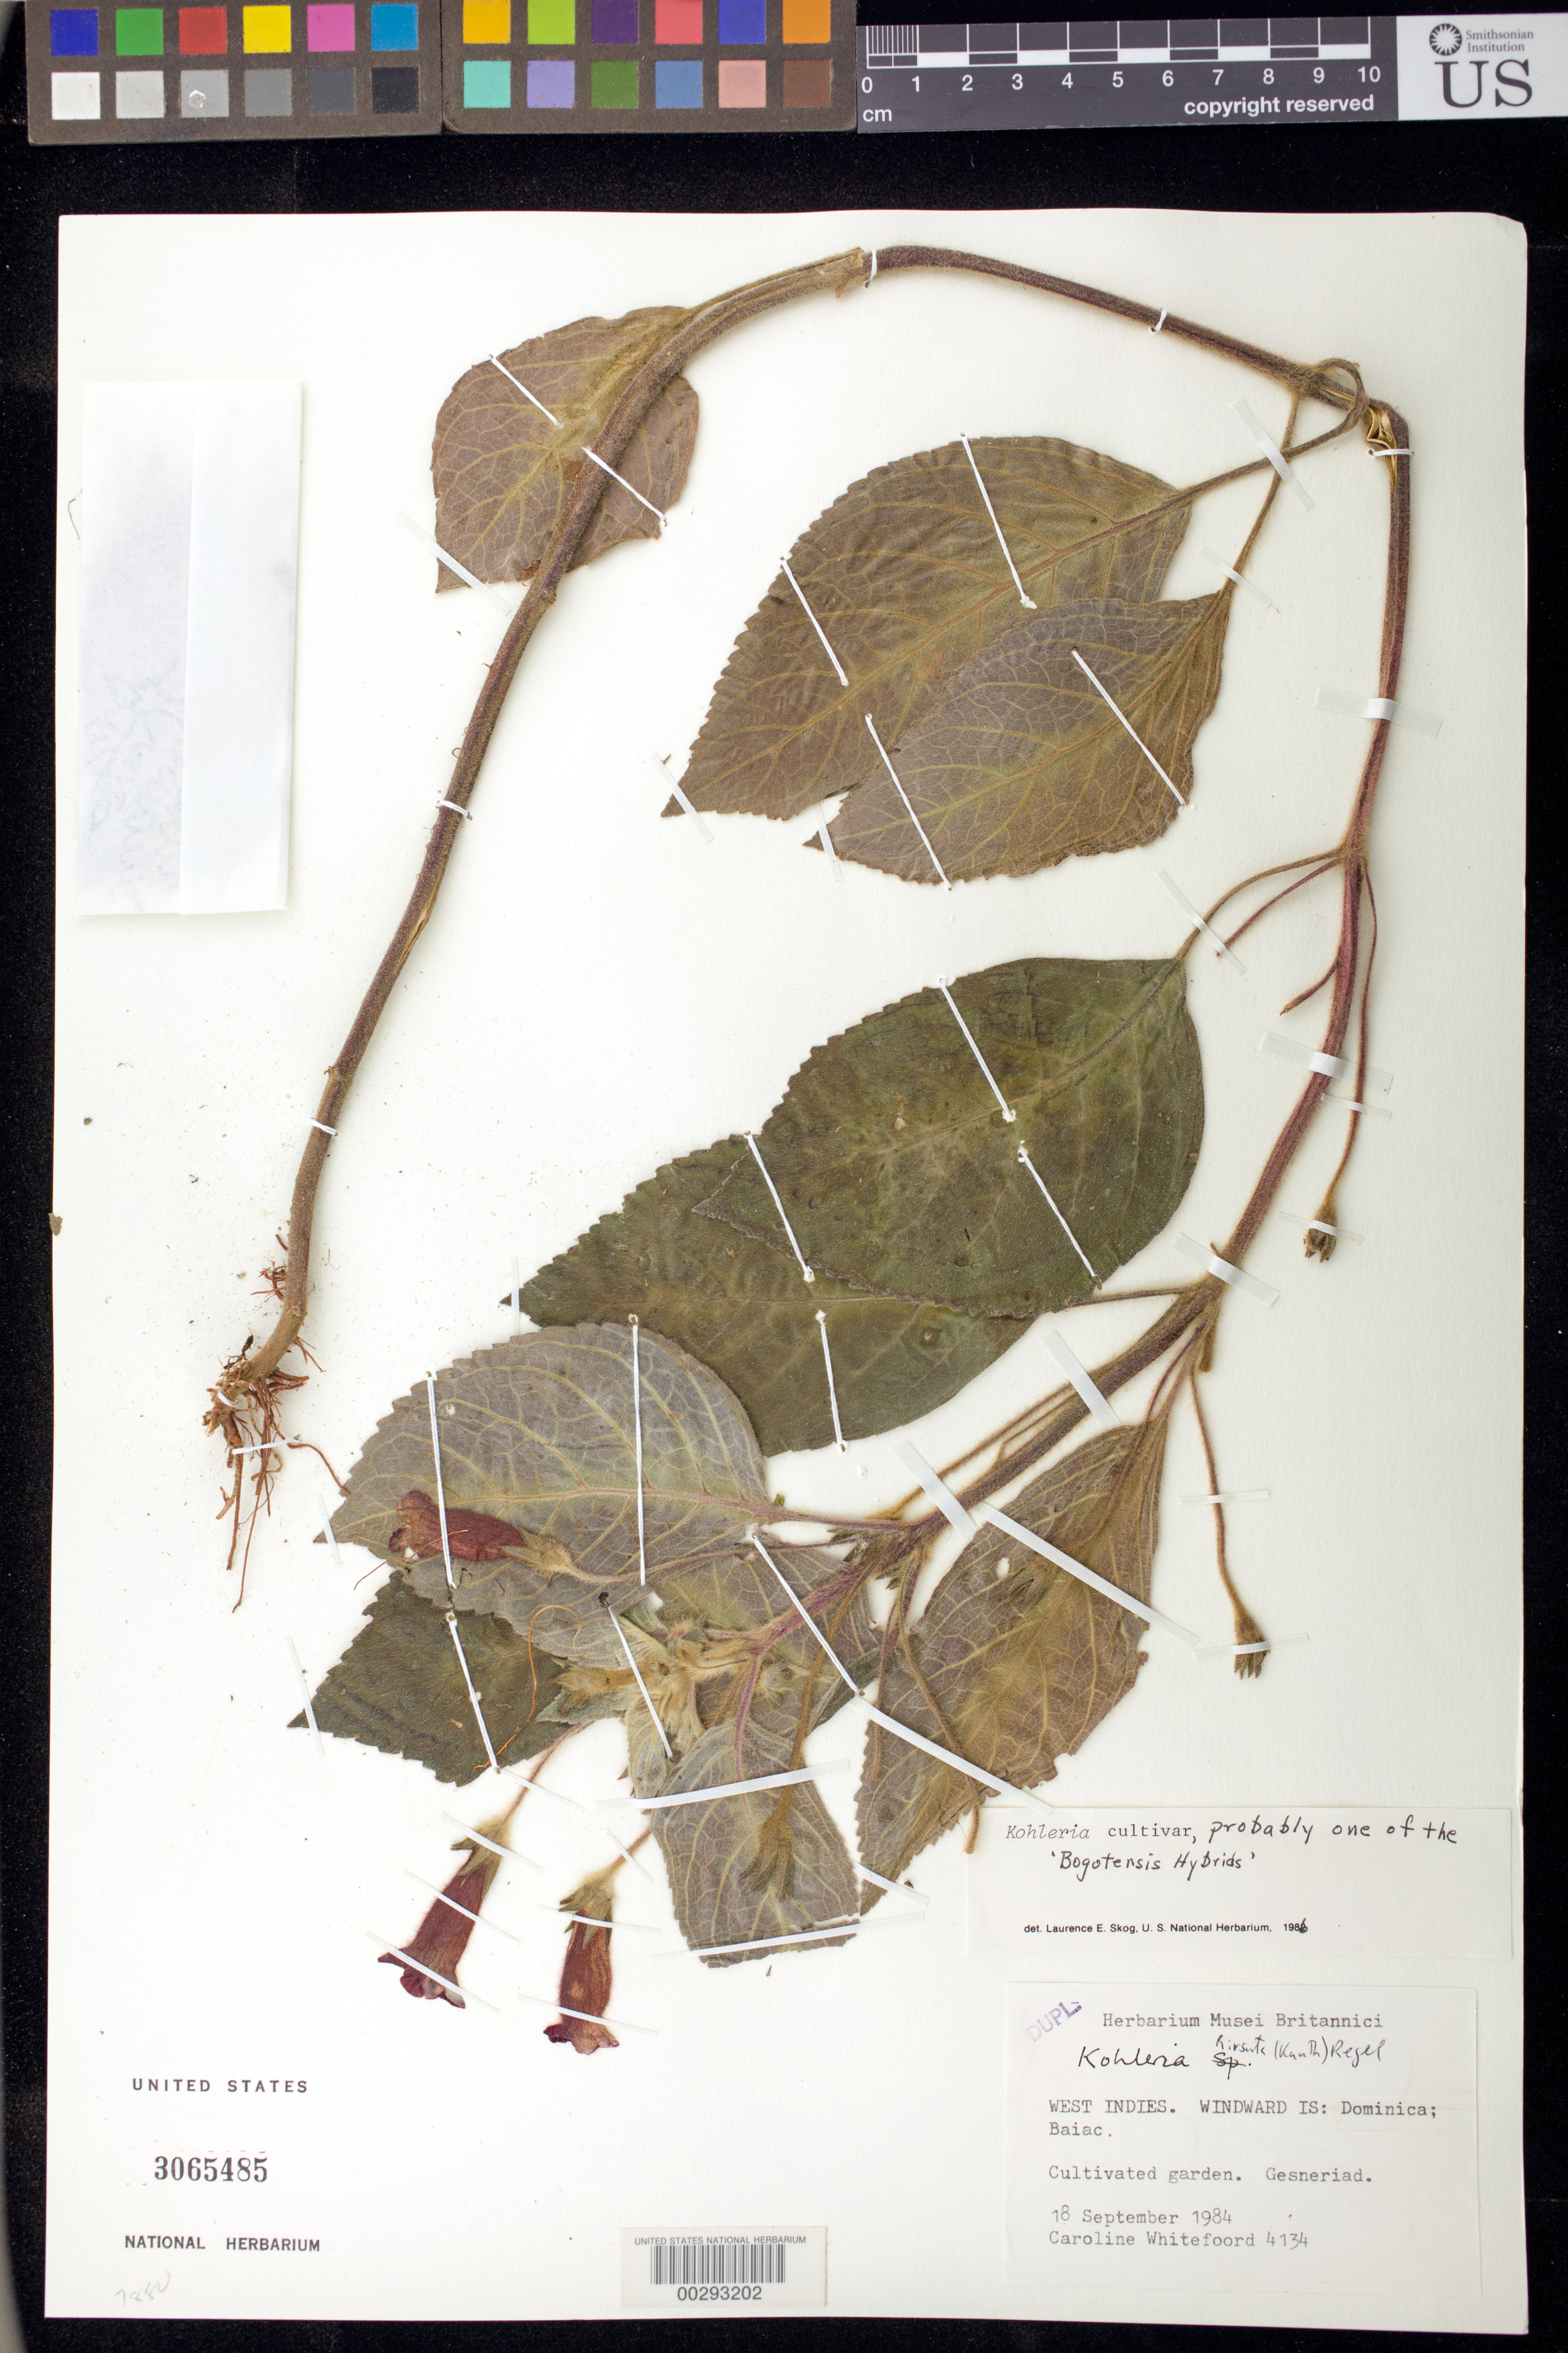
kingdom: Plantae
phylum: Tracheophyta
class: Magnoliopsida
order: Lamiales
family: Gesneriaceae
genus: Kohleria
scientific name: Kohleria hybrid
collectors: C. Whitefoord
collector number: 4134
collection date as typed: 18 Sep 1984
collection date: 1984-09-18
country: Dominica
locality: Dominica: Baiac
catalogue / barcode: US 3065485